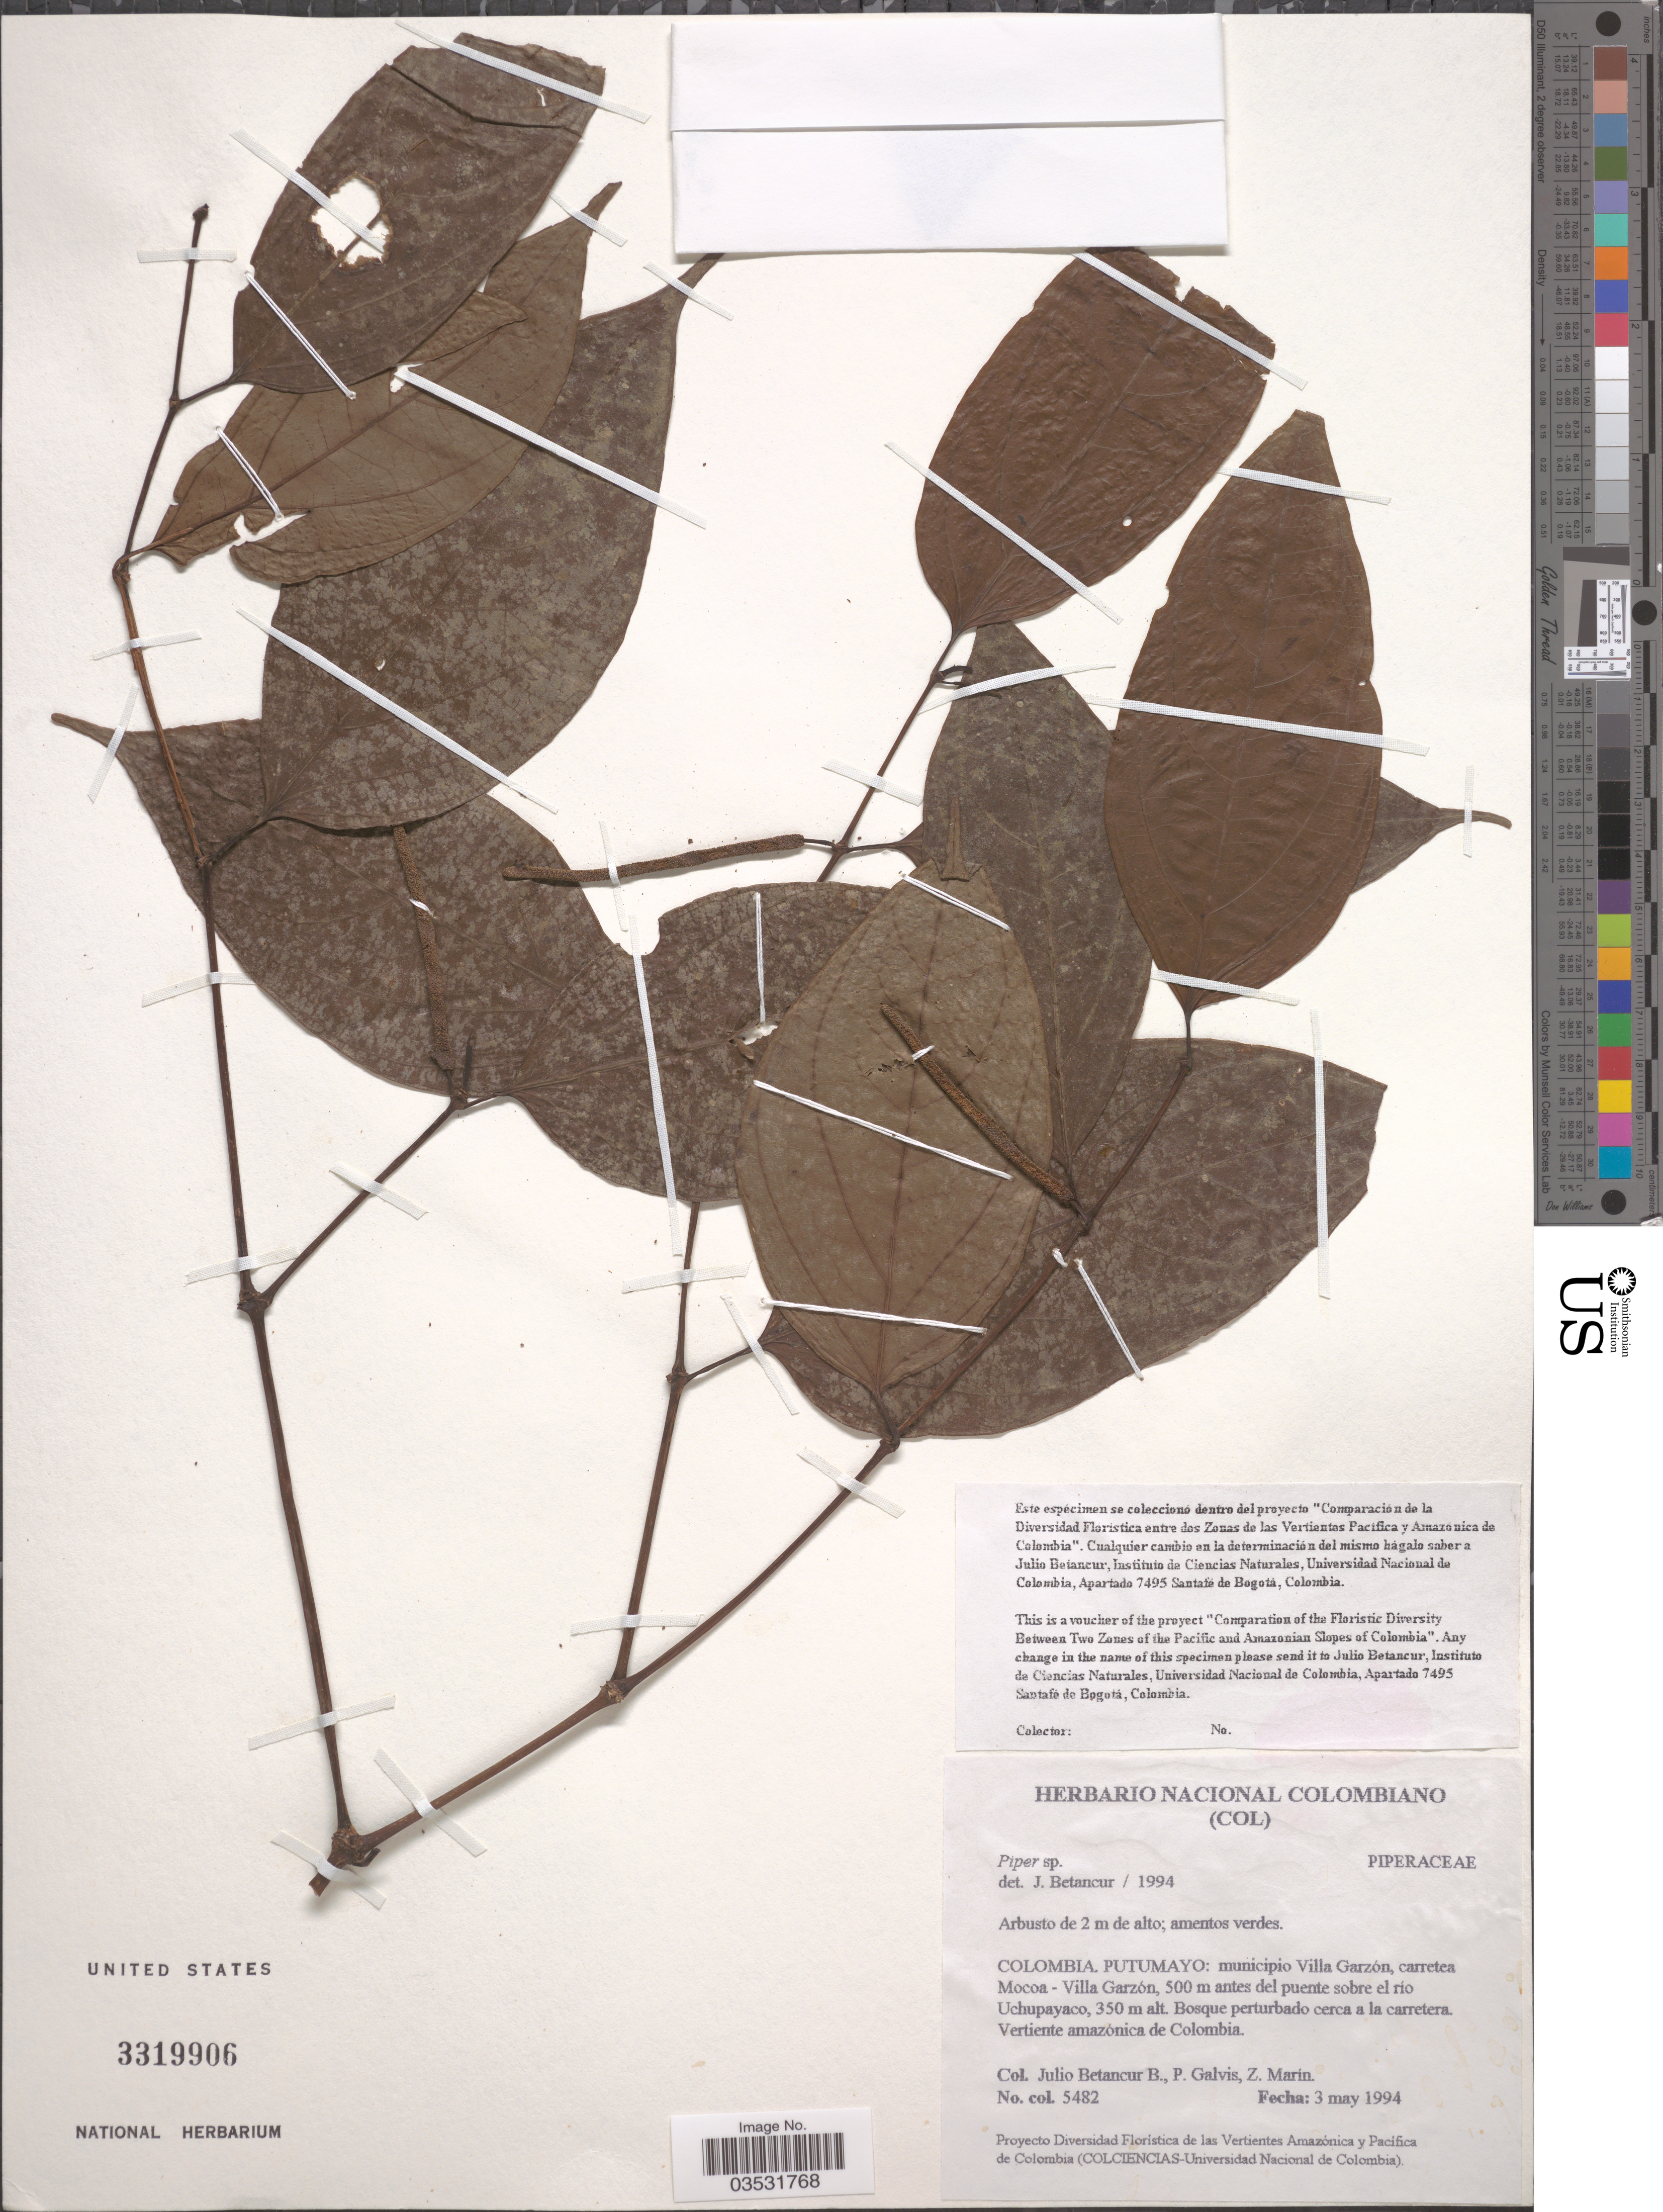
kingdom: Plantae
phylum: Tracheophyta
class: Magnoliopsida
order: Piperales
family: Piperaceae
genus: Piper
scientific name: Piper sp.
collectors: J. Betancur-B., P. Galvis & Z. Marin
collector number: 5482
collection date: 1994-05-03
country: Colombia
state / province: Putumayo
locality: Municipio Villa Garzón, carretea Mocoa - Villa Garzón, 500 m antes del puente sobre el río Uchupayaco. Vertiente amazónica de Colombia.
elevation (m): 350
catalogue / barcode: US 3319906